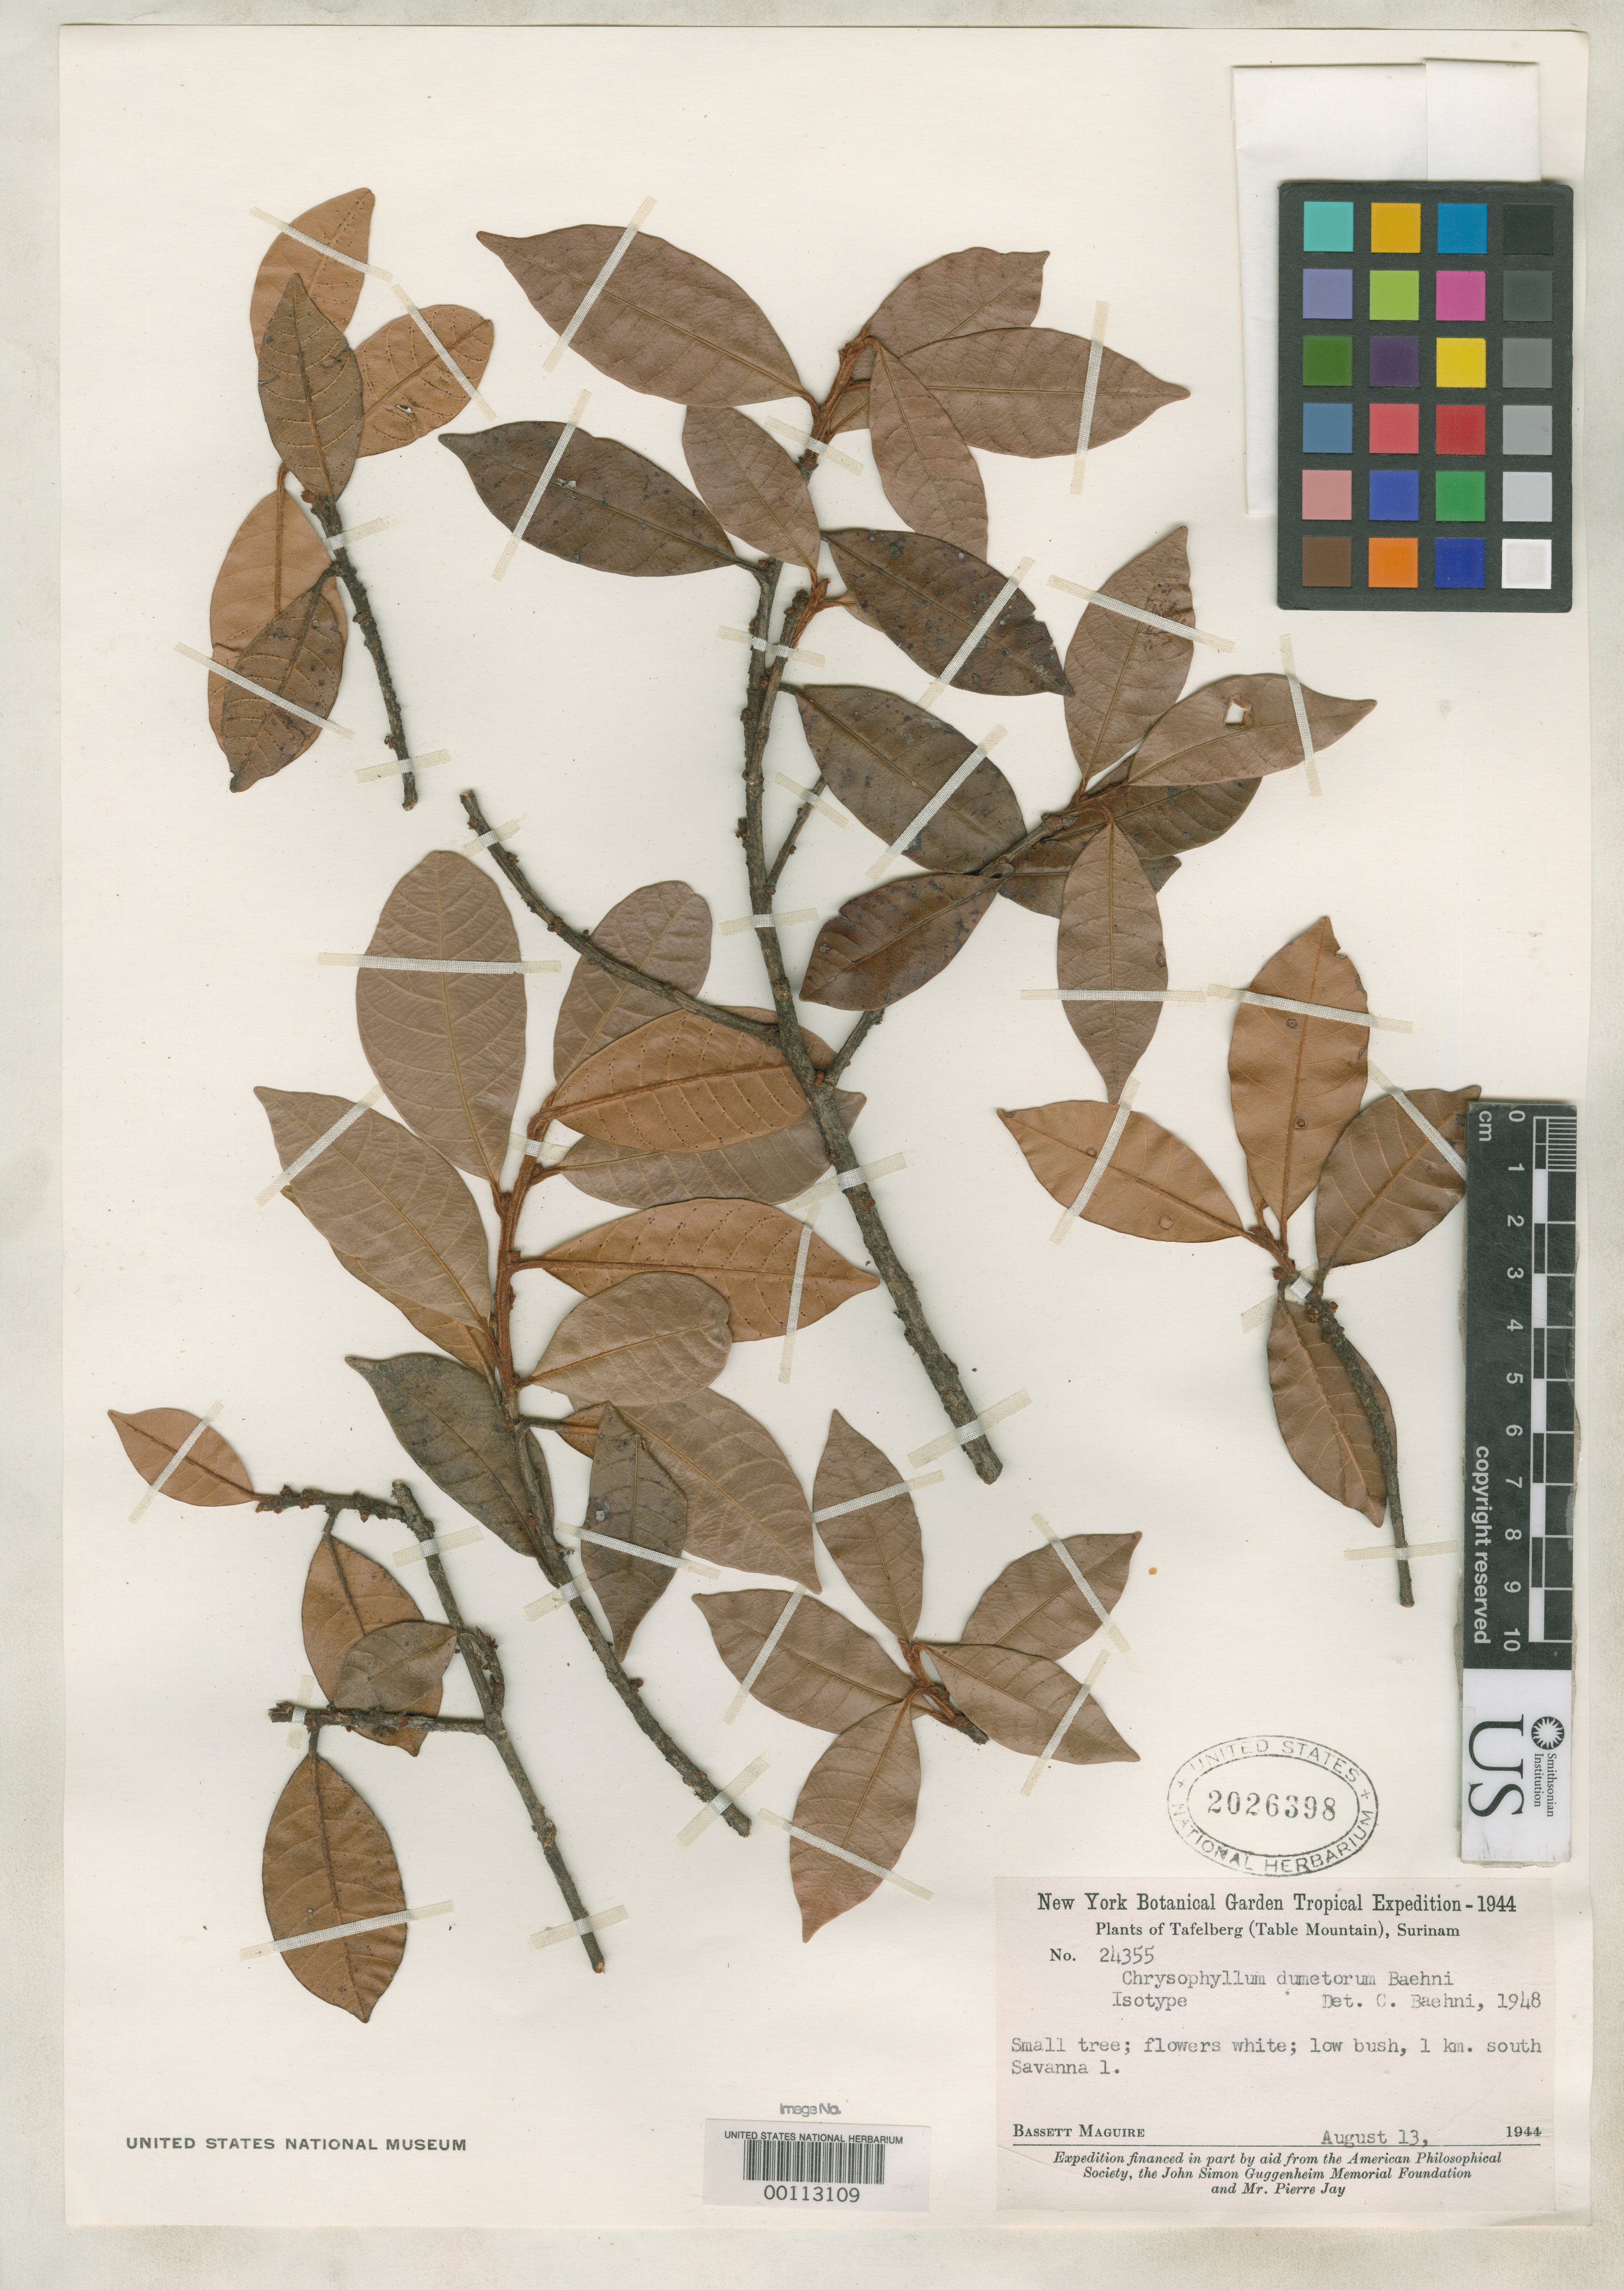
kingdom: Plantae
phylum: Tracheophyta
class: Magnoliopsida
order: Ericales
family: Sapotaceae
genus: Chrysophyllum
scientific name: Chrysophyllum dumetorum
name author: Baehni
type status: Isotype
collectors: B. Maguire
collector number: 24355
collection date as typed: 13 Aug 1944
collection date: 1944-08-13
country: Suriname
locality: Tafelberg.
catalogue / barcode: US 2026398